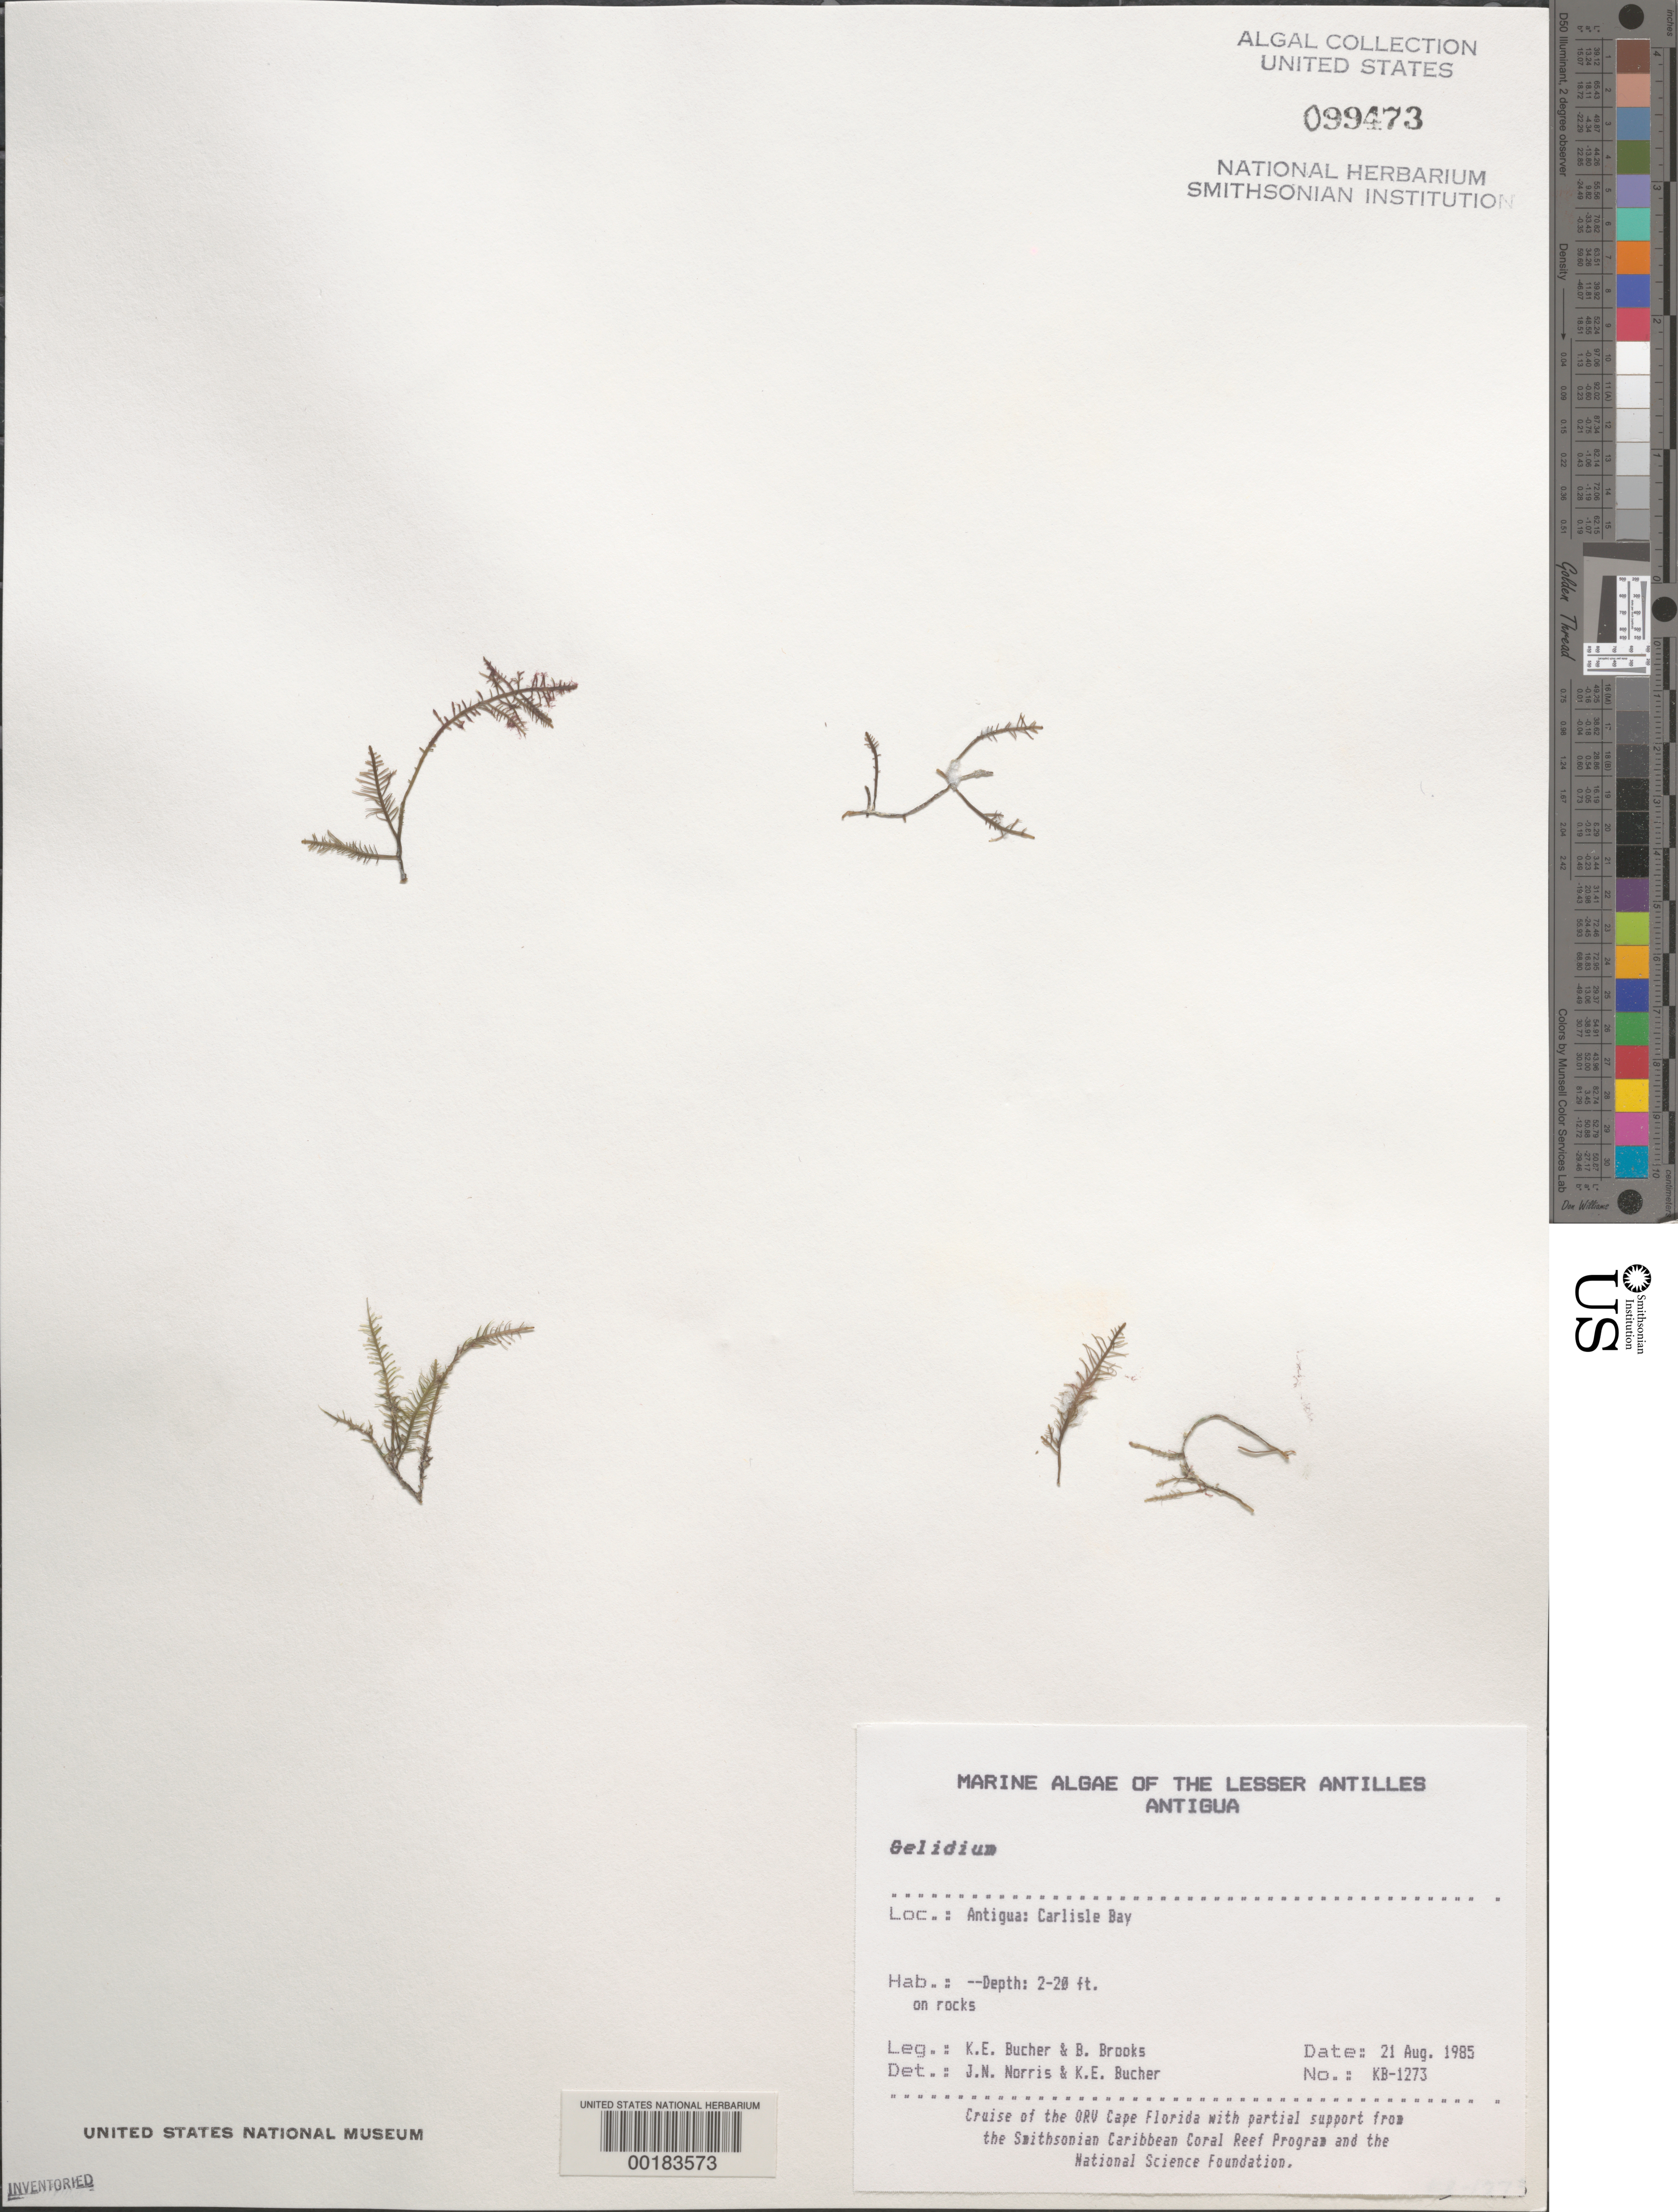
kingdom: Plantae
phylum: Rhodophyta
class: Florideophyceae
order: Gelidiales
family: Gelidiaceae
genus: Gelidium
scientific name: Gelidium sp.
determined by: Norris, J. N.; Bucher, K. E.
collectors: K. E. Bucher & B. Brooks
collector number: KB-1273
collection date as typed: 21 Aug 1985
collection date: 1985-08-21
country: Antigua and Barbuda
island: Antigua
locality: Carlisle Bay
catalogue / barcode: US 99473